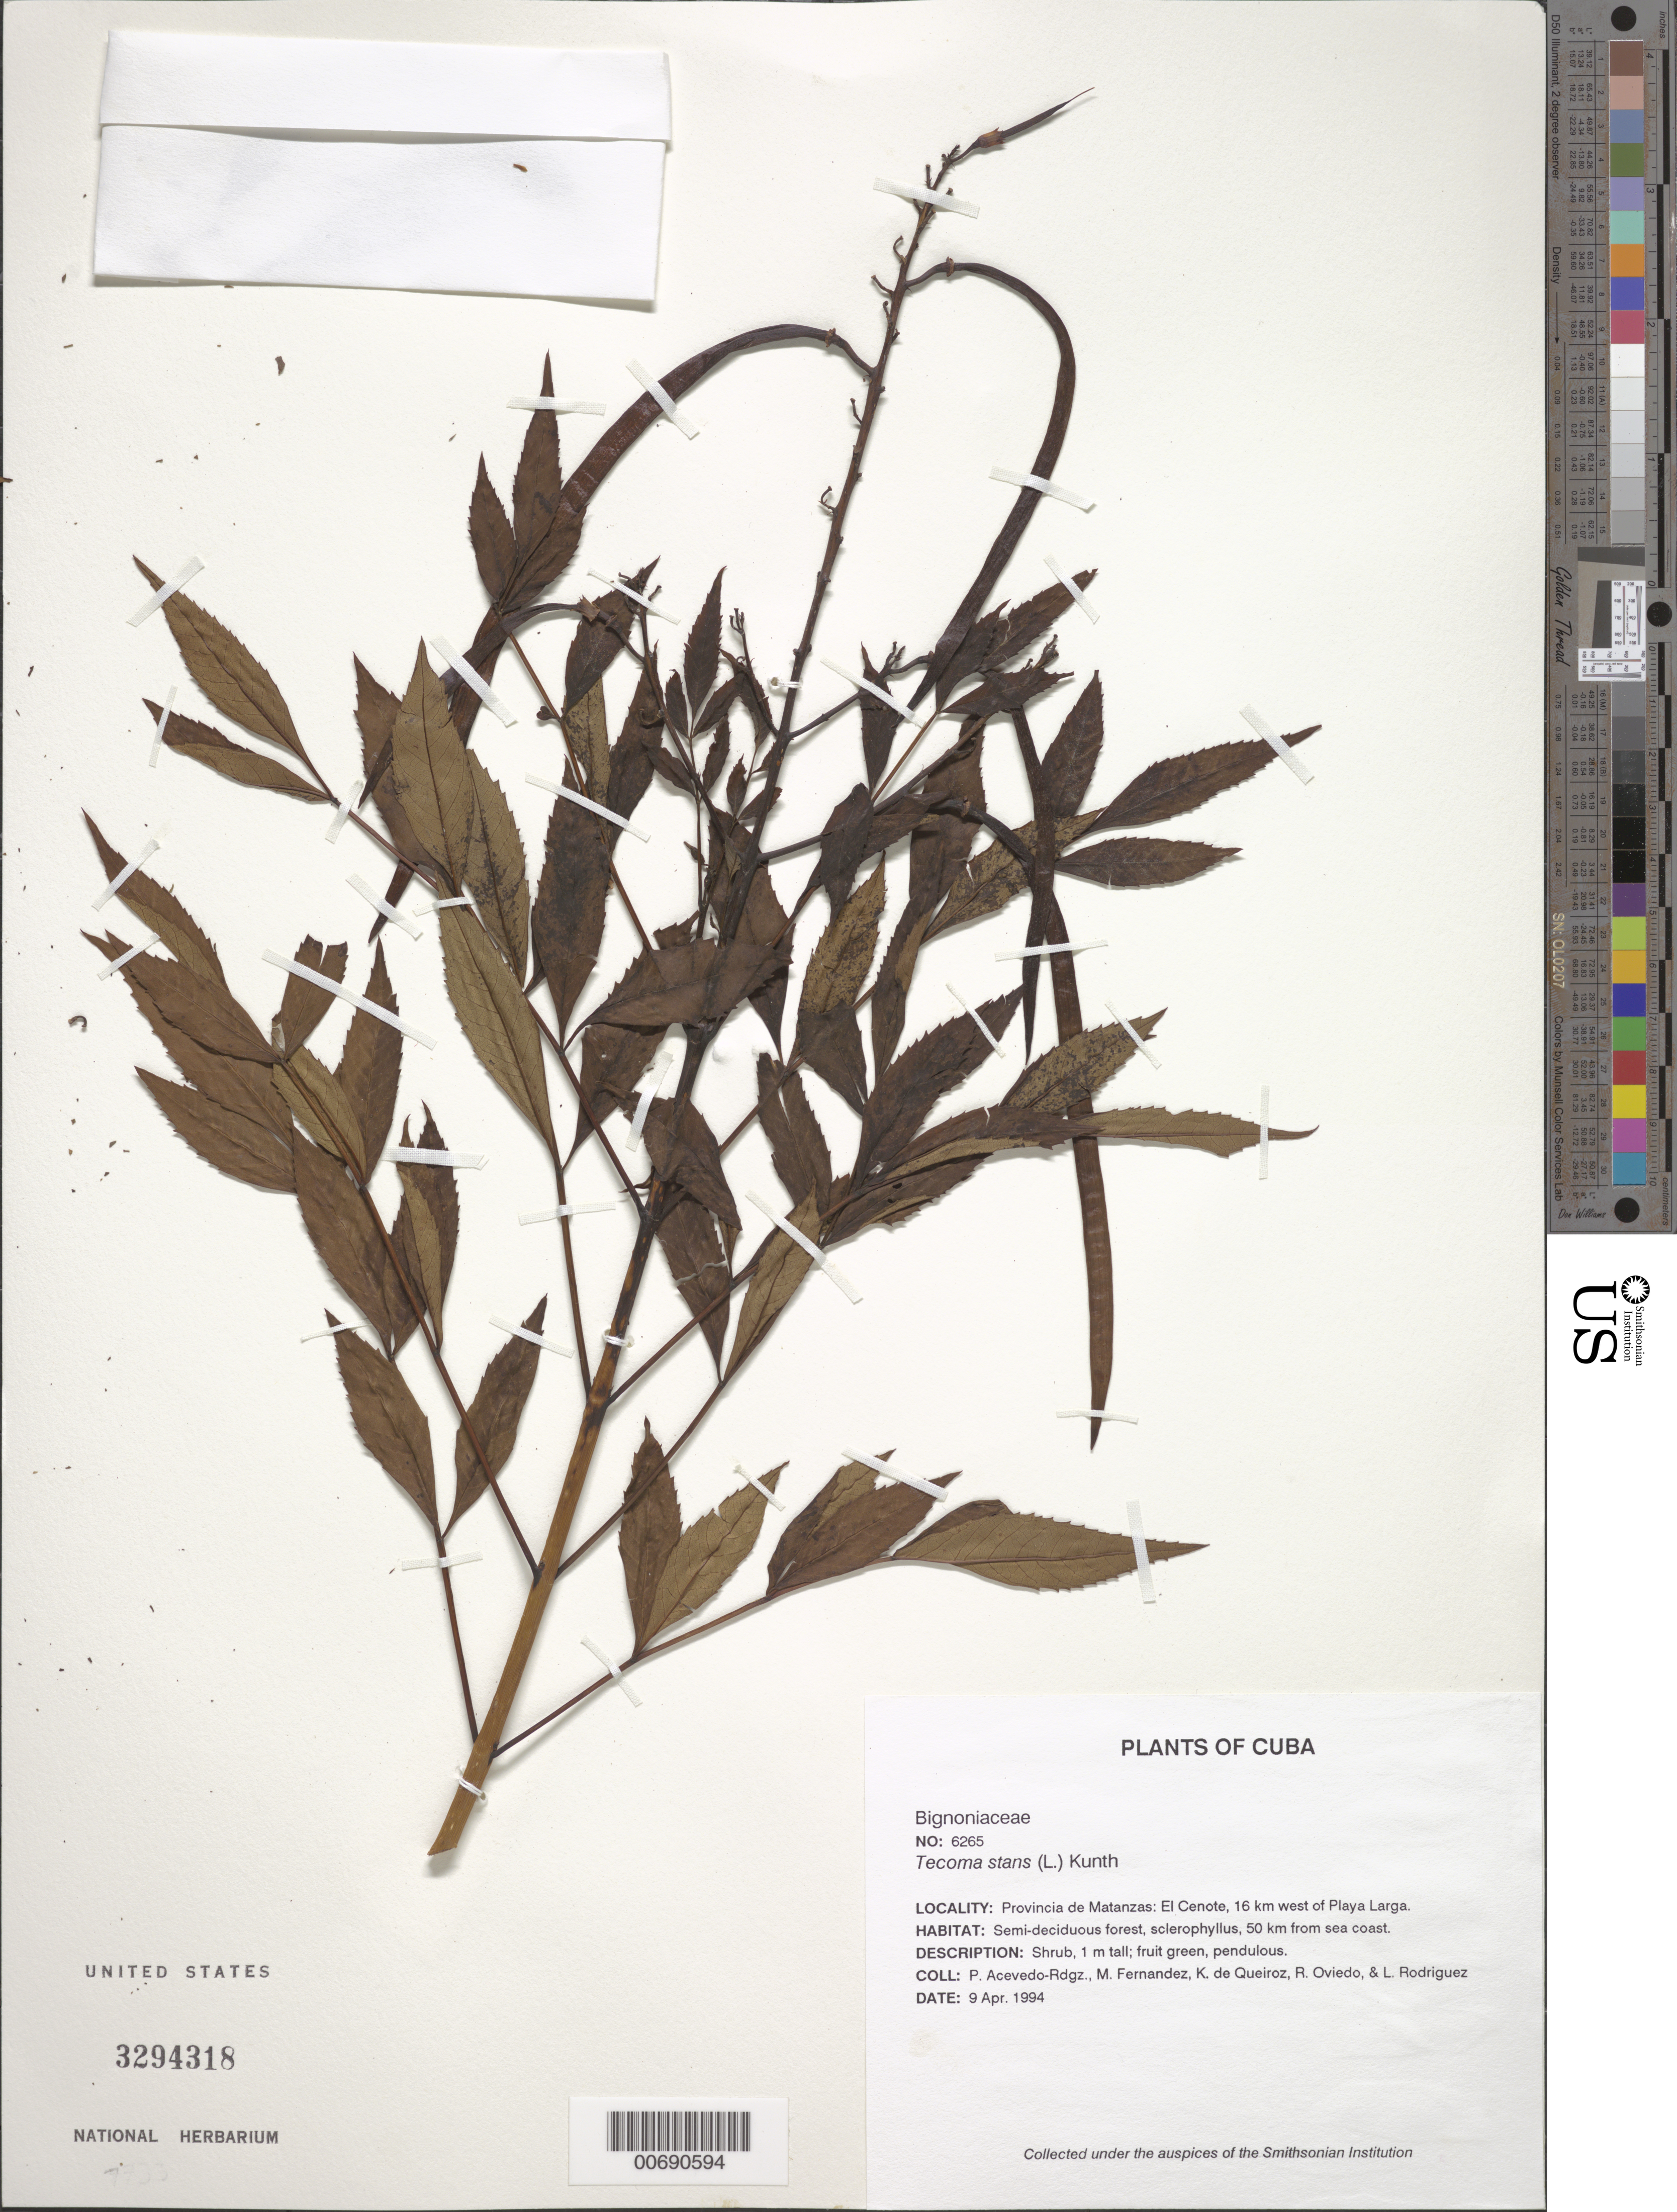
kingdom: Plantae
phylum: Tracheophyta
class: Magnoliopsida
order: Lamiales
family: Bignoniaceae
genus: Tecoma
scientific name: Tecoma stans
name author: (L.) Juss. ex Kunth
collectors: P. Acevedo-Rodr., M. Fernández, K. De Queiroz, R. Oviedo & L. Rodriguez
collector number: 6265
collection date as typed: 09 Apr 1994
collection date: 1994-04-09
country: Cuba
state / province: Matanzas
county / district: Municipio de Ciénaga de Zapata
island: Cuba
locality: El Cenote, 16 km west of Playa Larga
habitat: Semi-deciduous forest, sclerophyllus, 50 km from sea coast.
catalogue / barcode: US 3294318